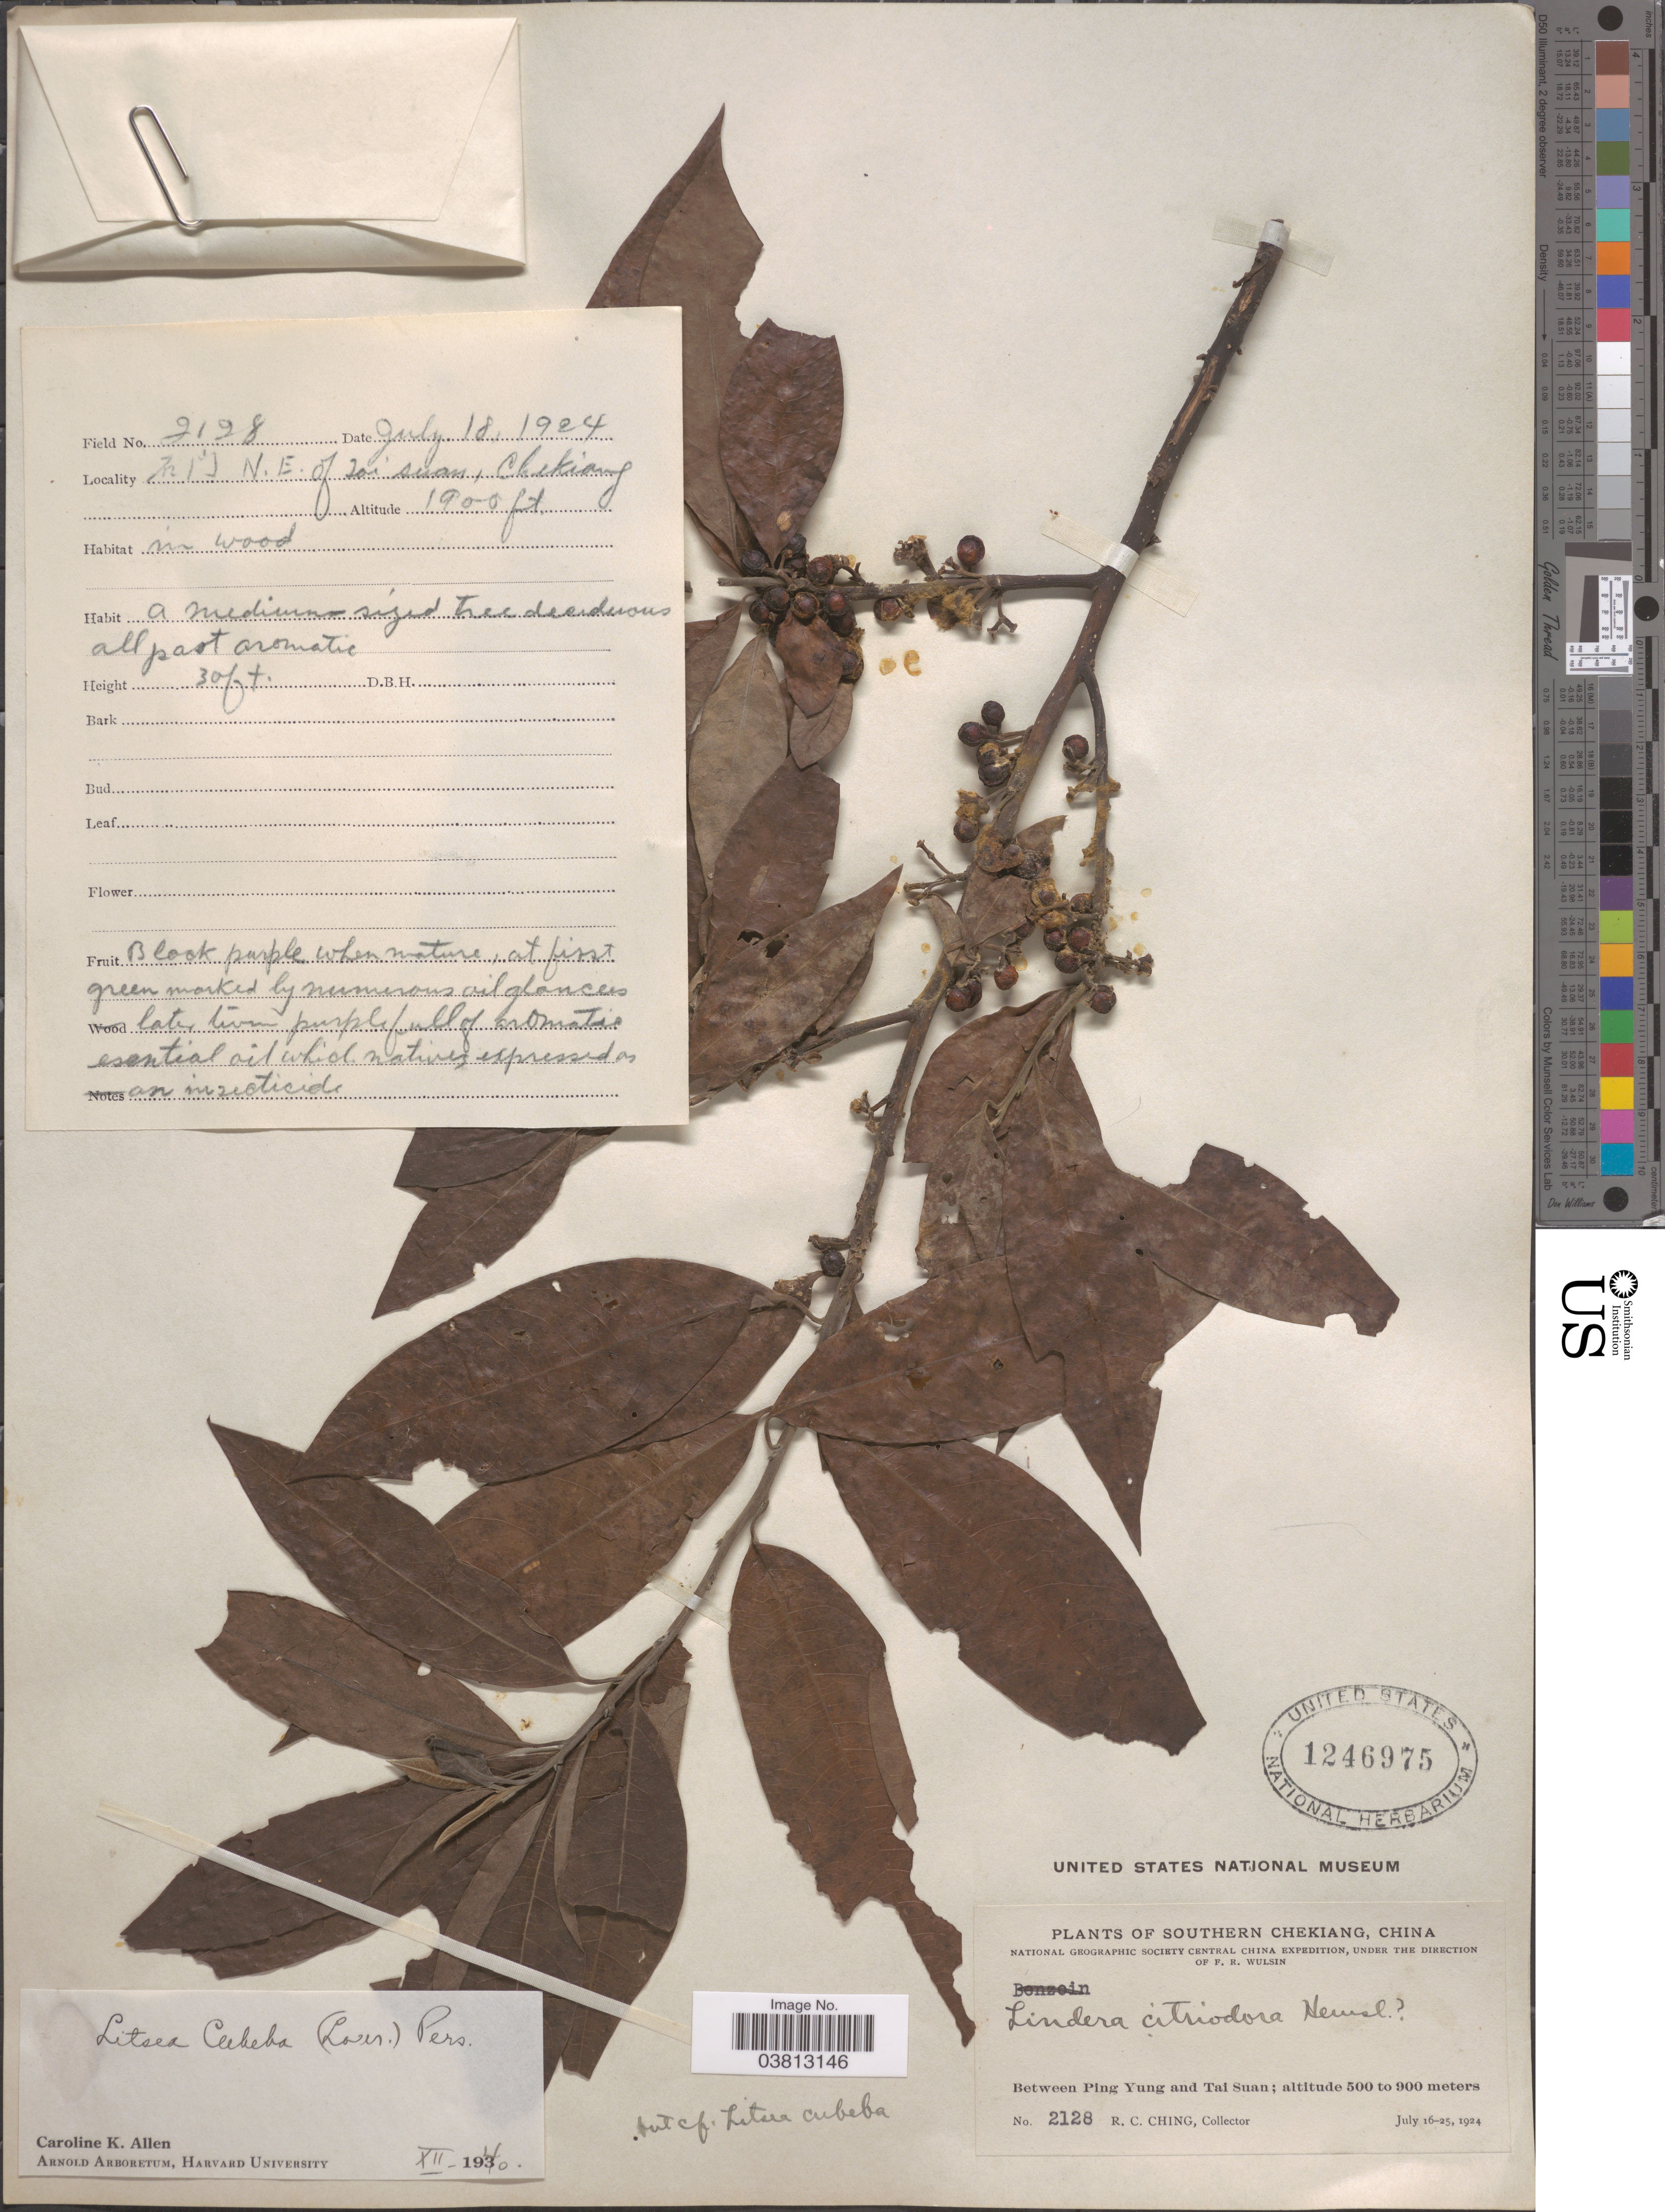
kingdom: Plantae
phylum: Tracheophyta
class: Magnoliopsida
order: Laurales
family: Lauraceae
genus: Litsea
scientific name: Litsea cubeba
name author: (Lour.) Pers.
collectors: R. C. Ching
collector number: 2128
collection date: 1924-07-18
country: China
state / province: Zhejiang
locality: X N.E. of 20i [interpreted] suan [interpreted]. Southern Chekiang. Between Ping Yung and Tai Suan.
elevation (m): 579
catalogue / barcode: US 1246975